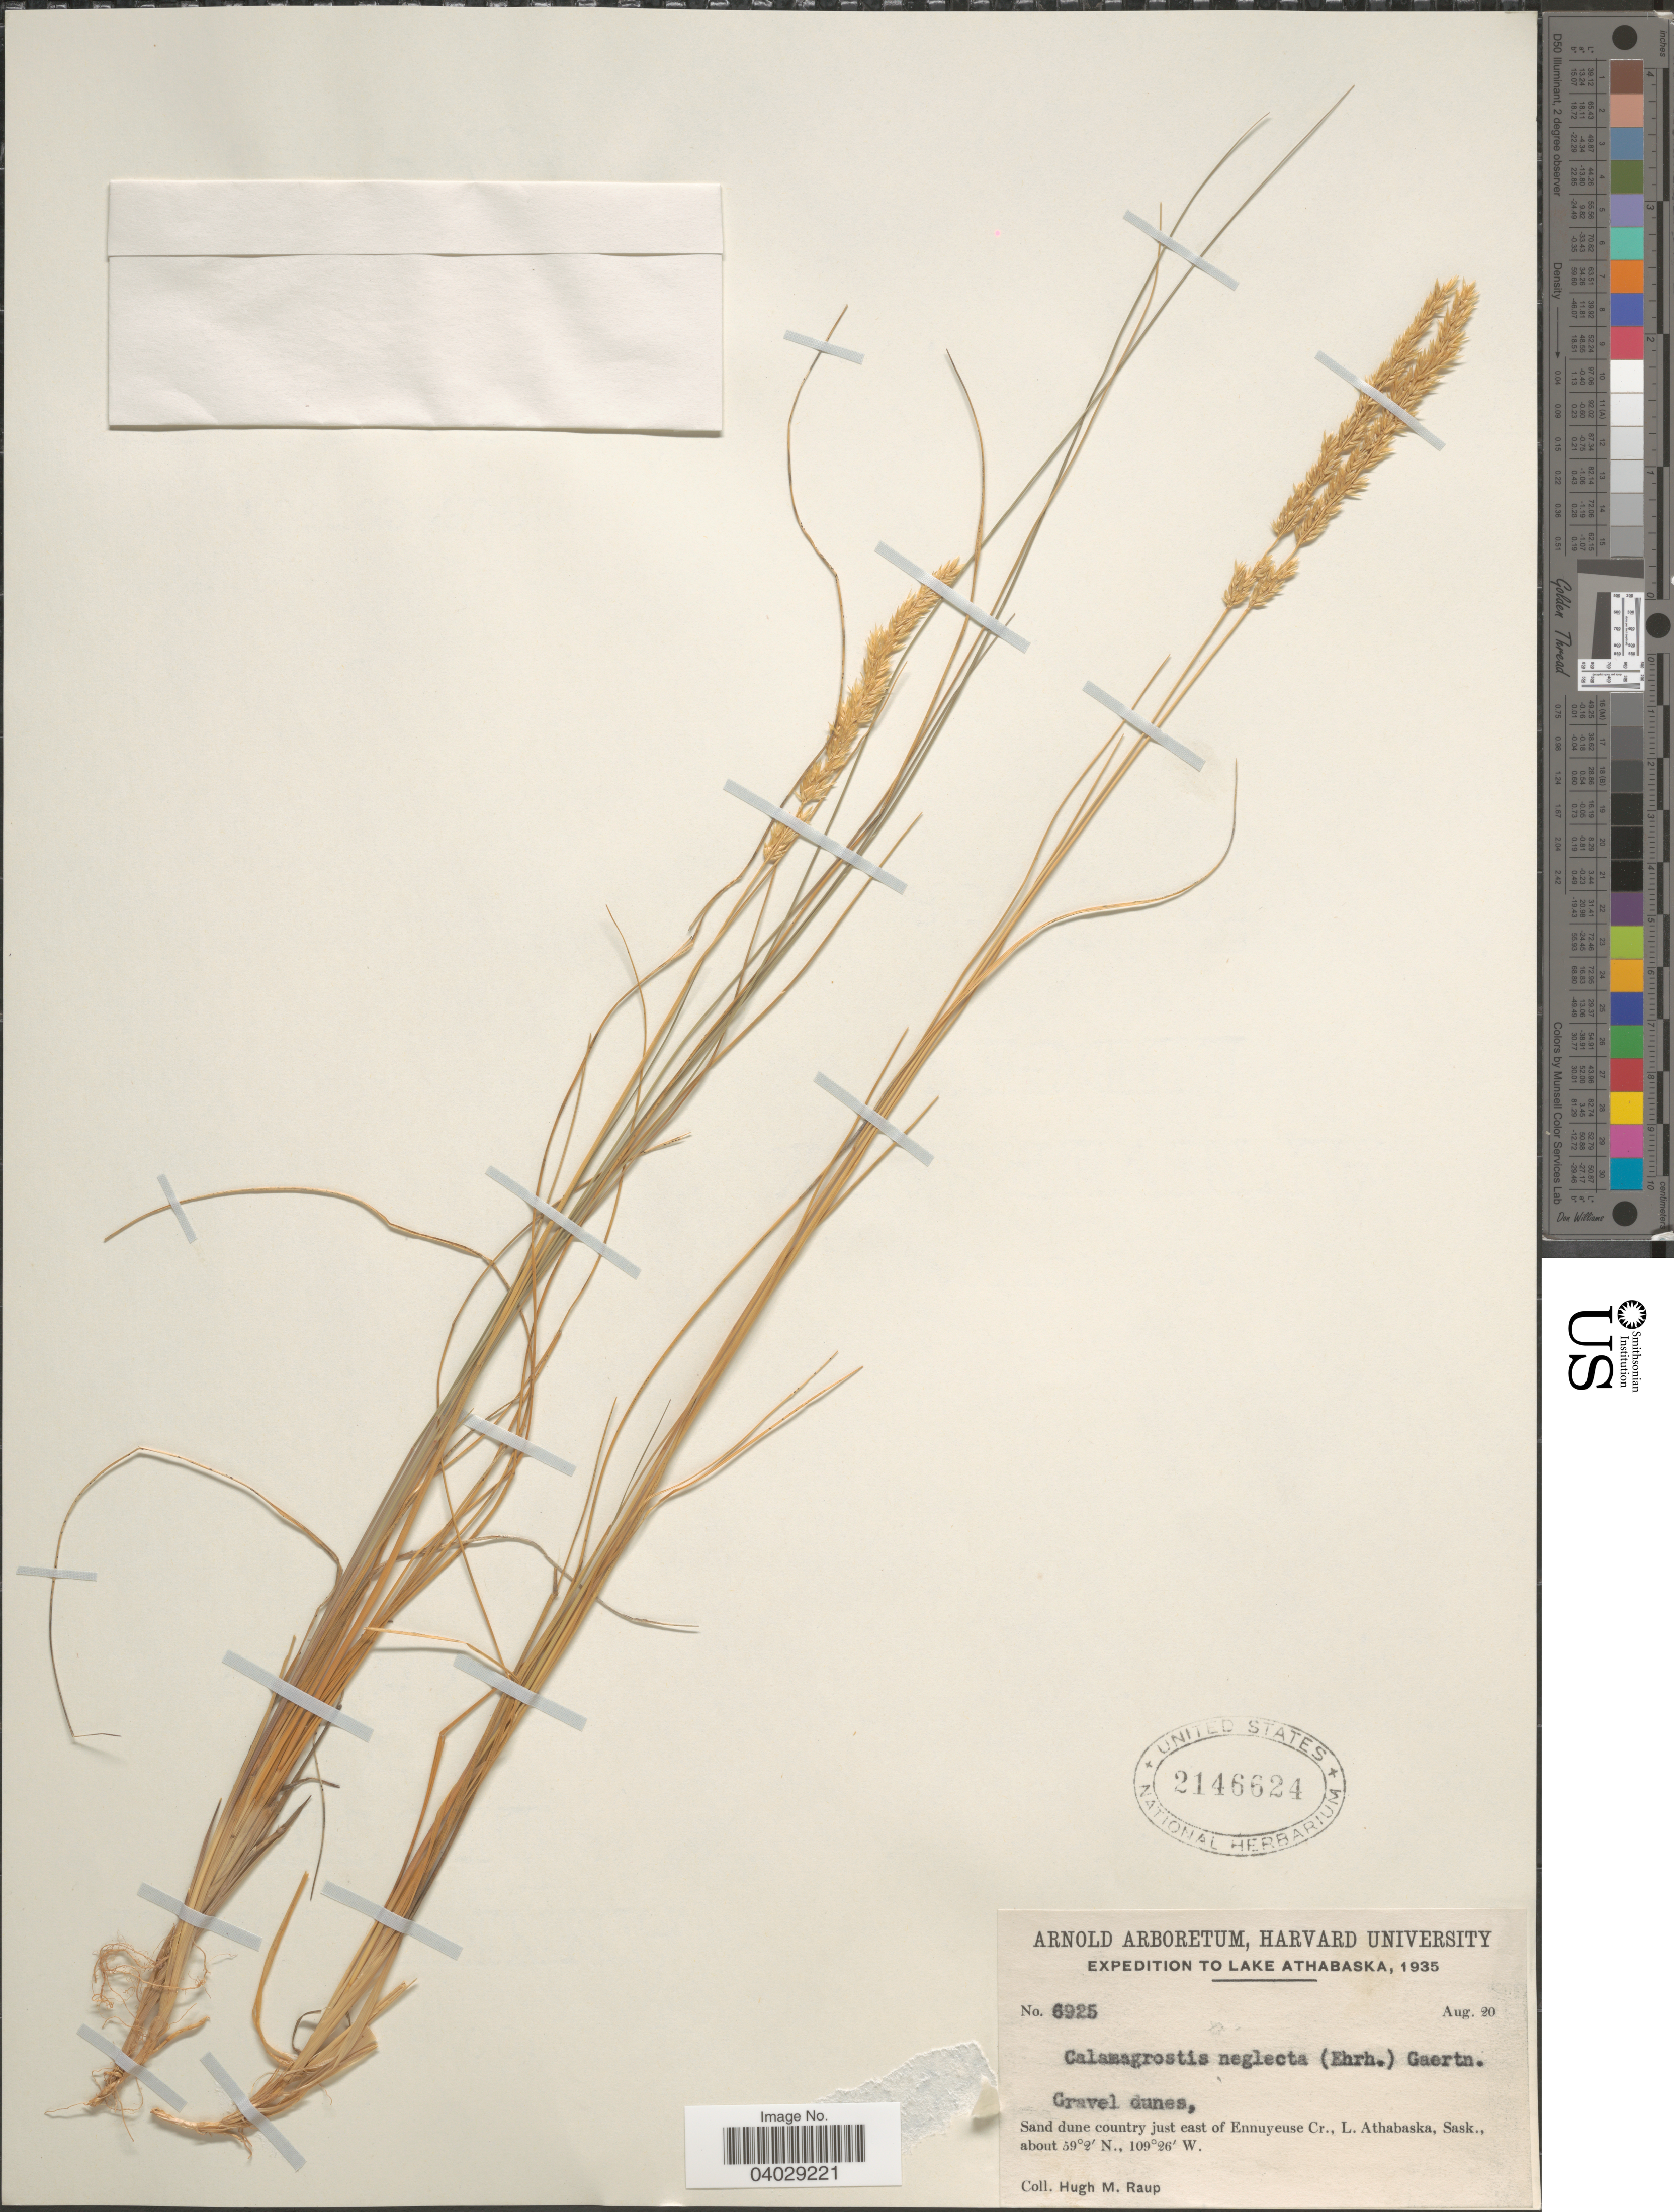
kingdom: Plantae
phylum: Tracheophyta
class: Liliopsida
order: Poales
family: Poaceae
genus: Calamagrostis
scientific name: Calamagrostis neglecta (Ehrh.) Gaertner et al.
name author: (Ehrhart) G. Gaertn. et al.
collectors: H. Raup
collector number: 6925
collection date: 1935-08-20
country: Canada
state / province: Saskatchewan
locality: Lake Athabaska. Sand dune country just east of Ennuyeuse Cr., L. Athabaska.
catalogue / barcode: US 2146624